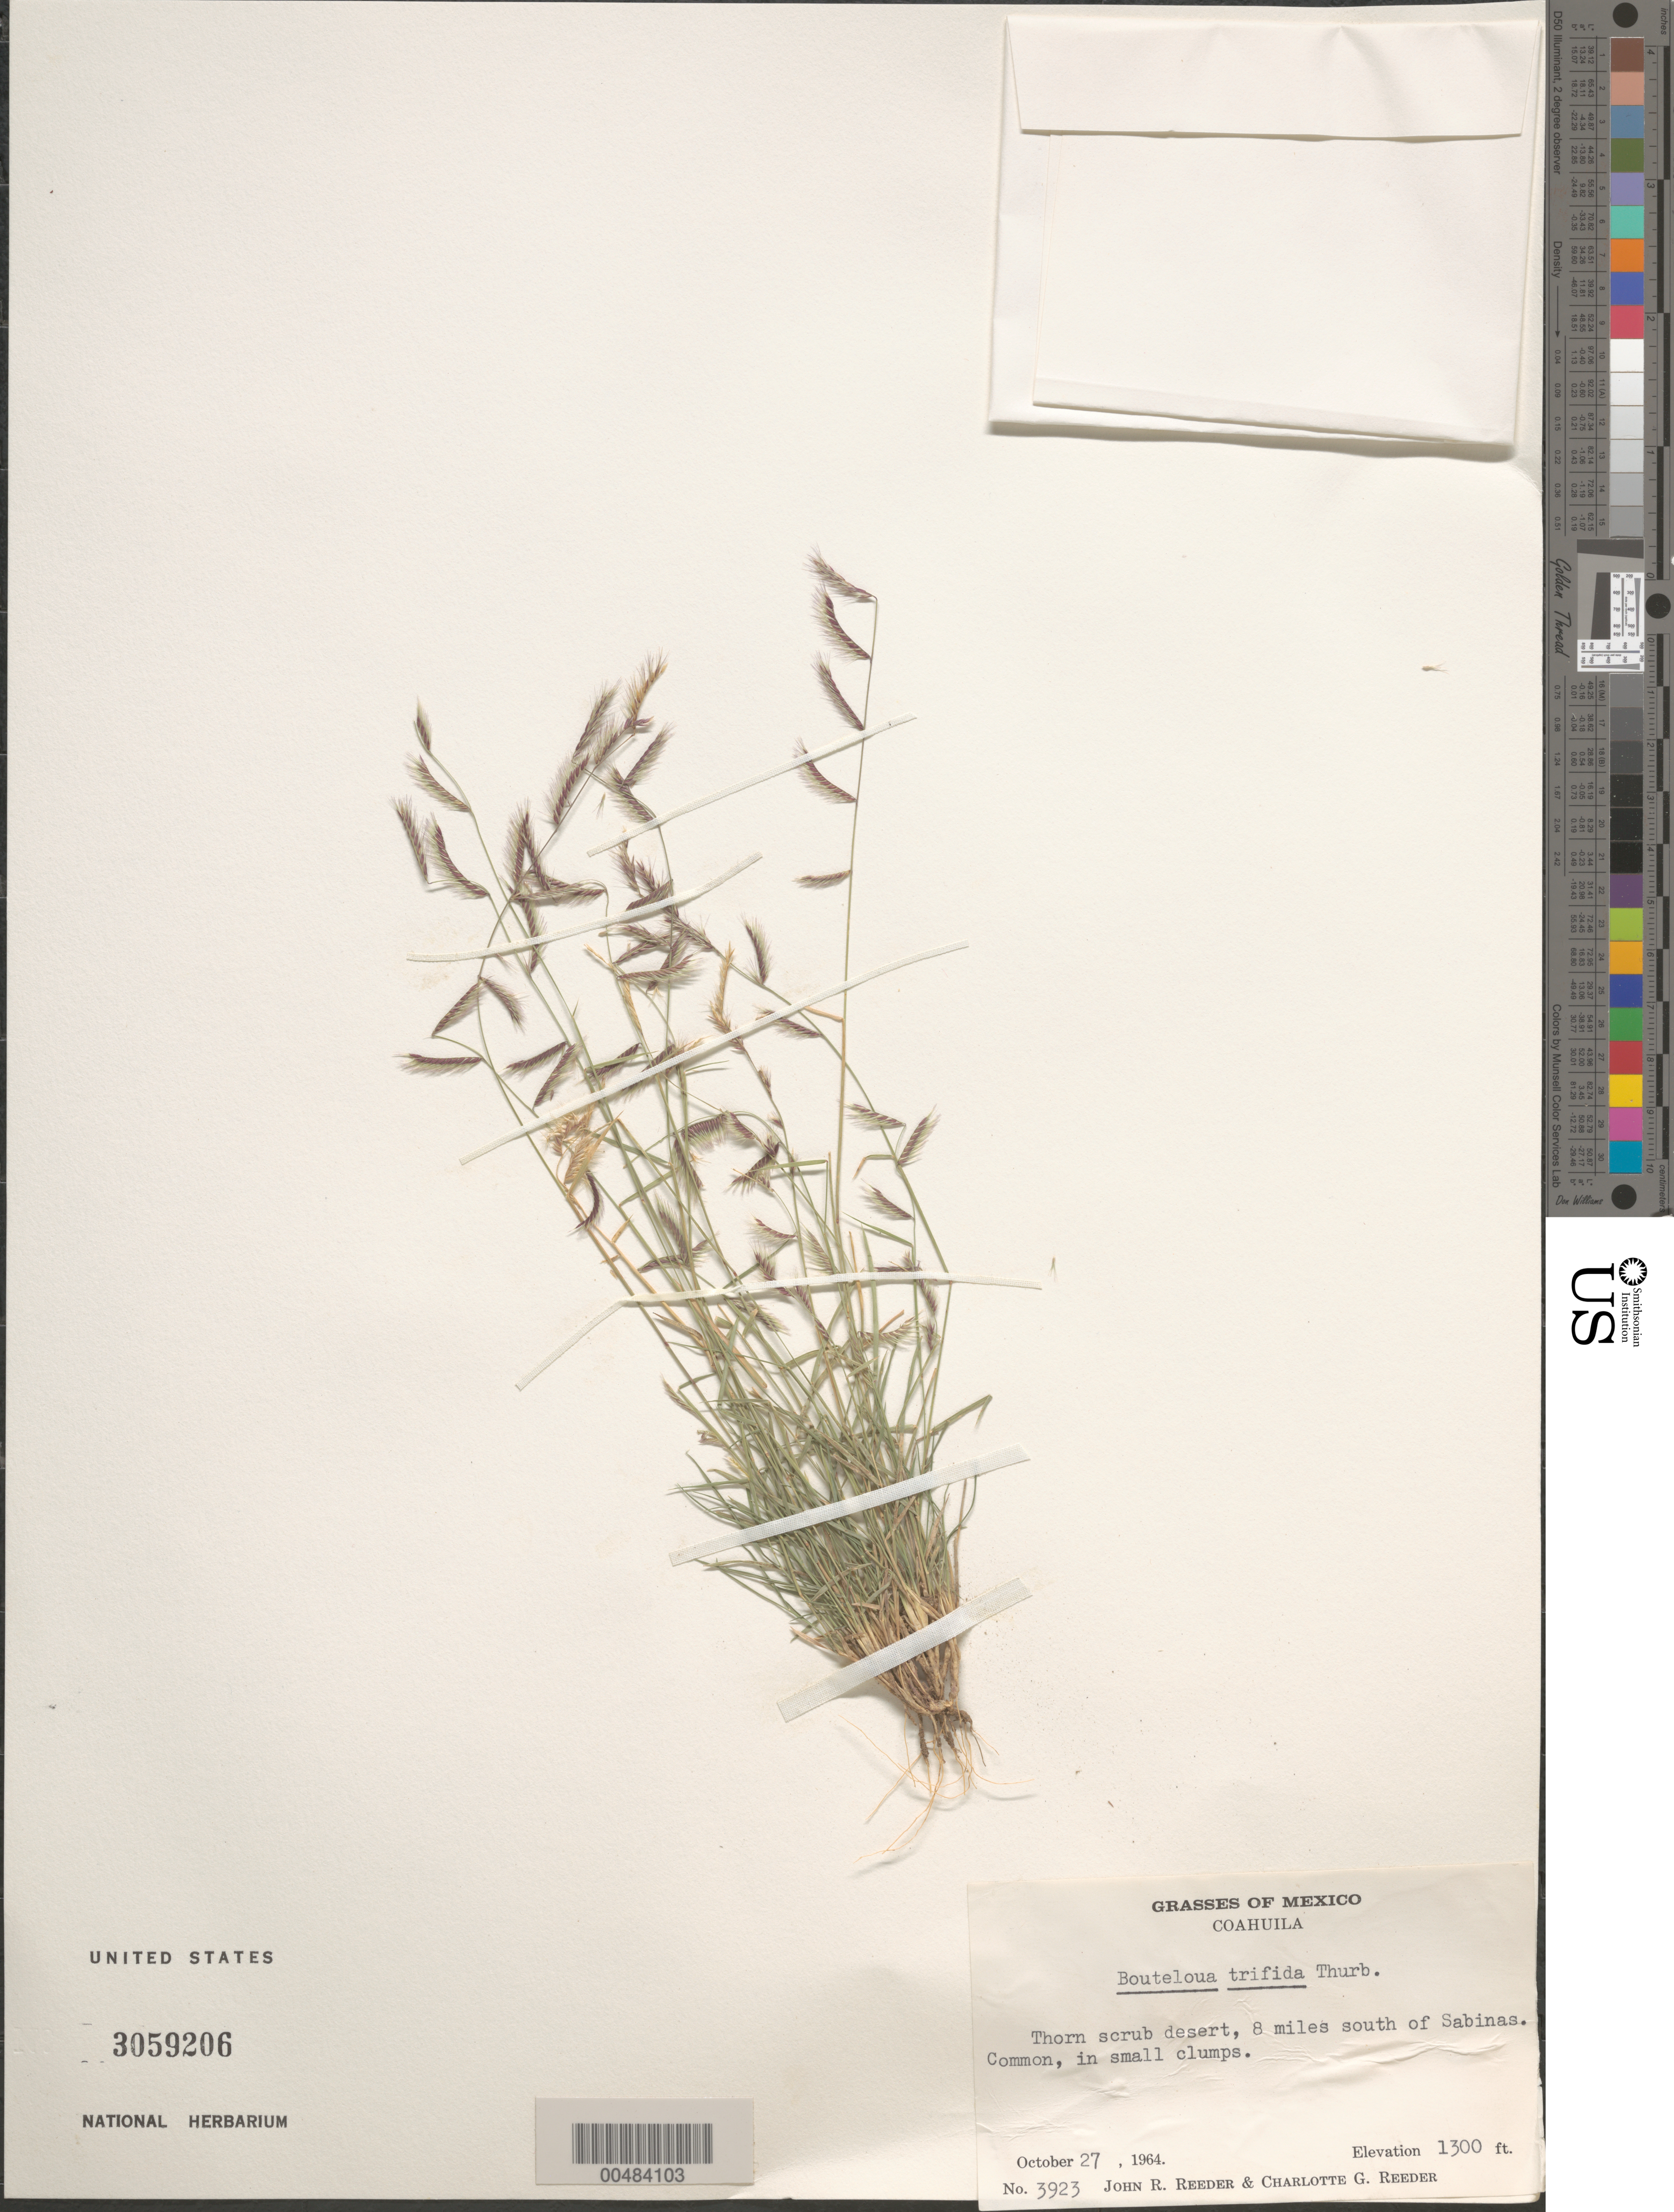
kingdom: Plantae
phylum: Tracheophyta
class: Liliopsida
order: Poales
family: Poaceae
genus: Bouteloua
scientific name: Bouteloua trifida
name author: Thurb.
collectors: J. R. Reeder & C. G. Reeder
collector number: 3923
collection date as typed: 27 Oct 1964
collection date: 1964-10-27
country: Mexico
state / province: Coahuila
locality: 8 mi S of Sabinas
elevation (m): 396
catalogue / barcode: US 3059206